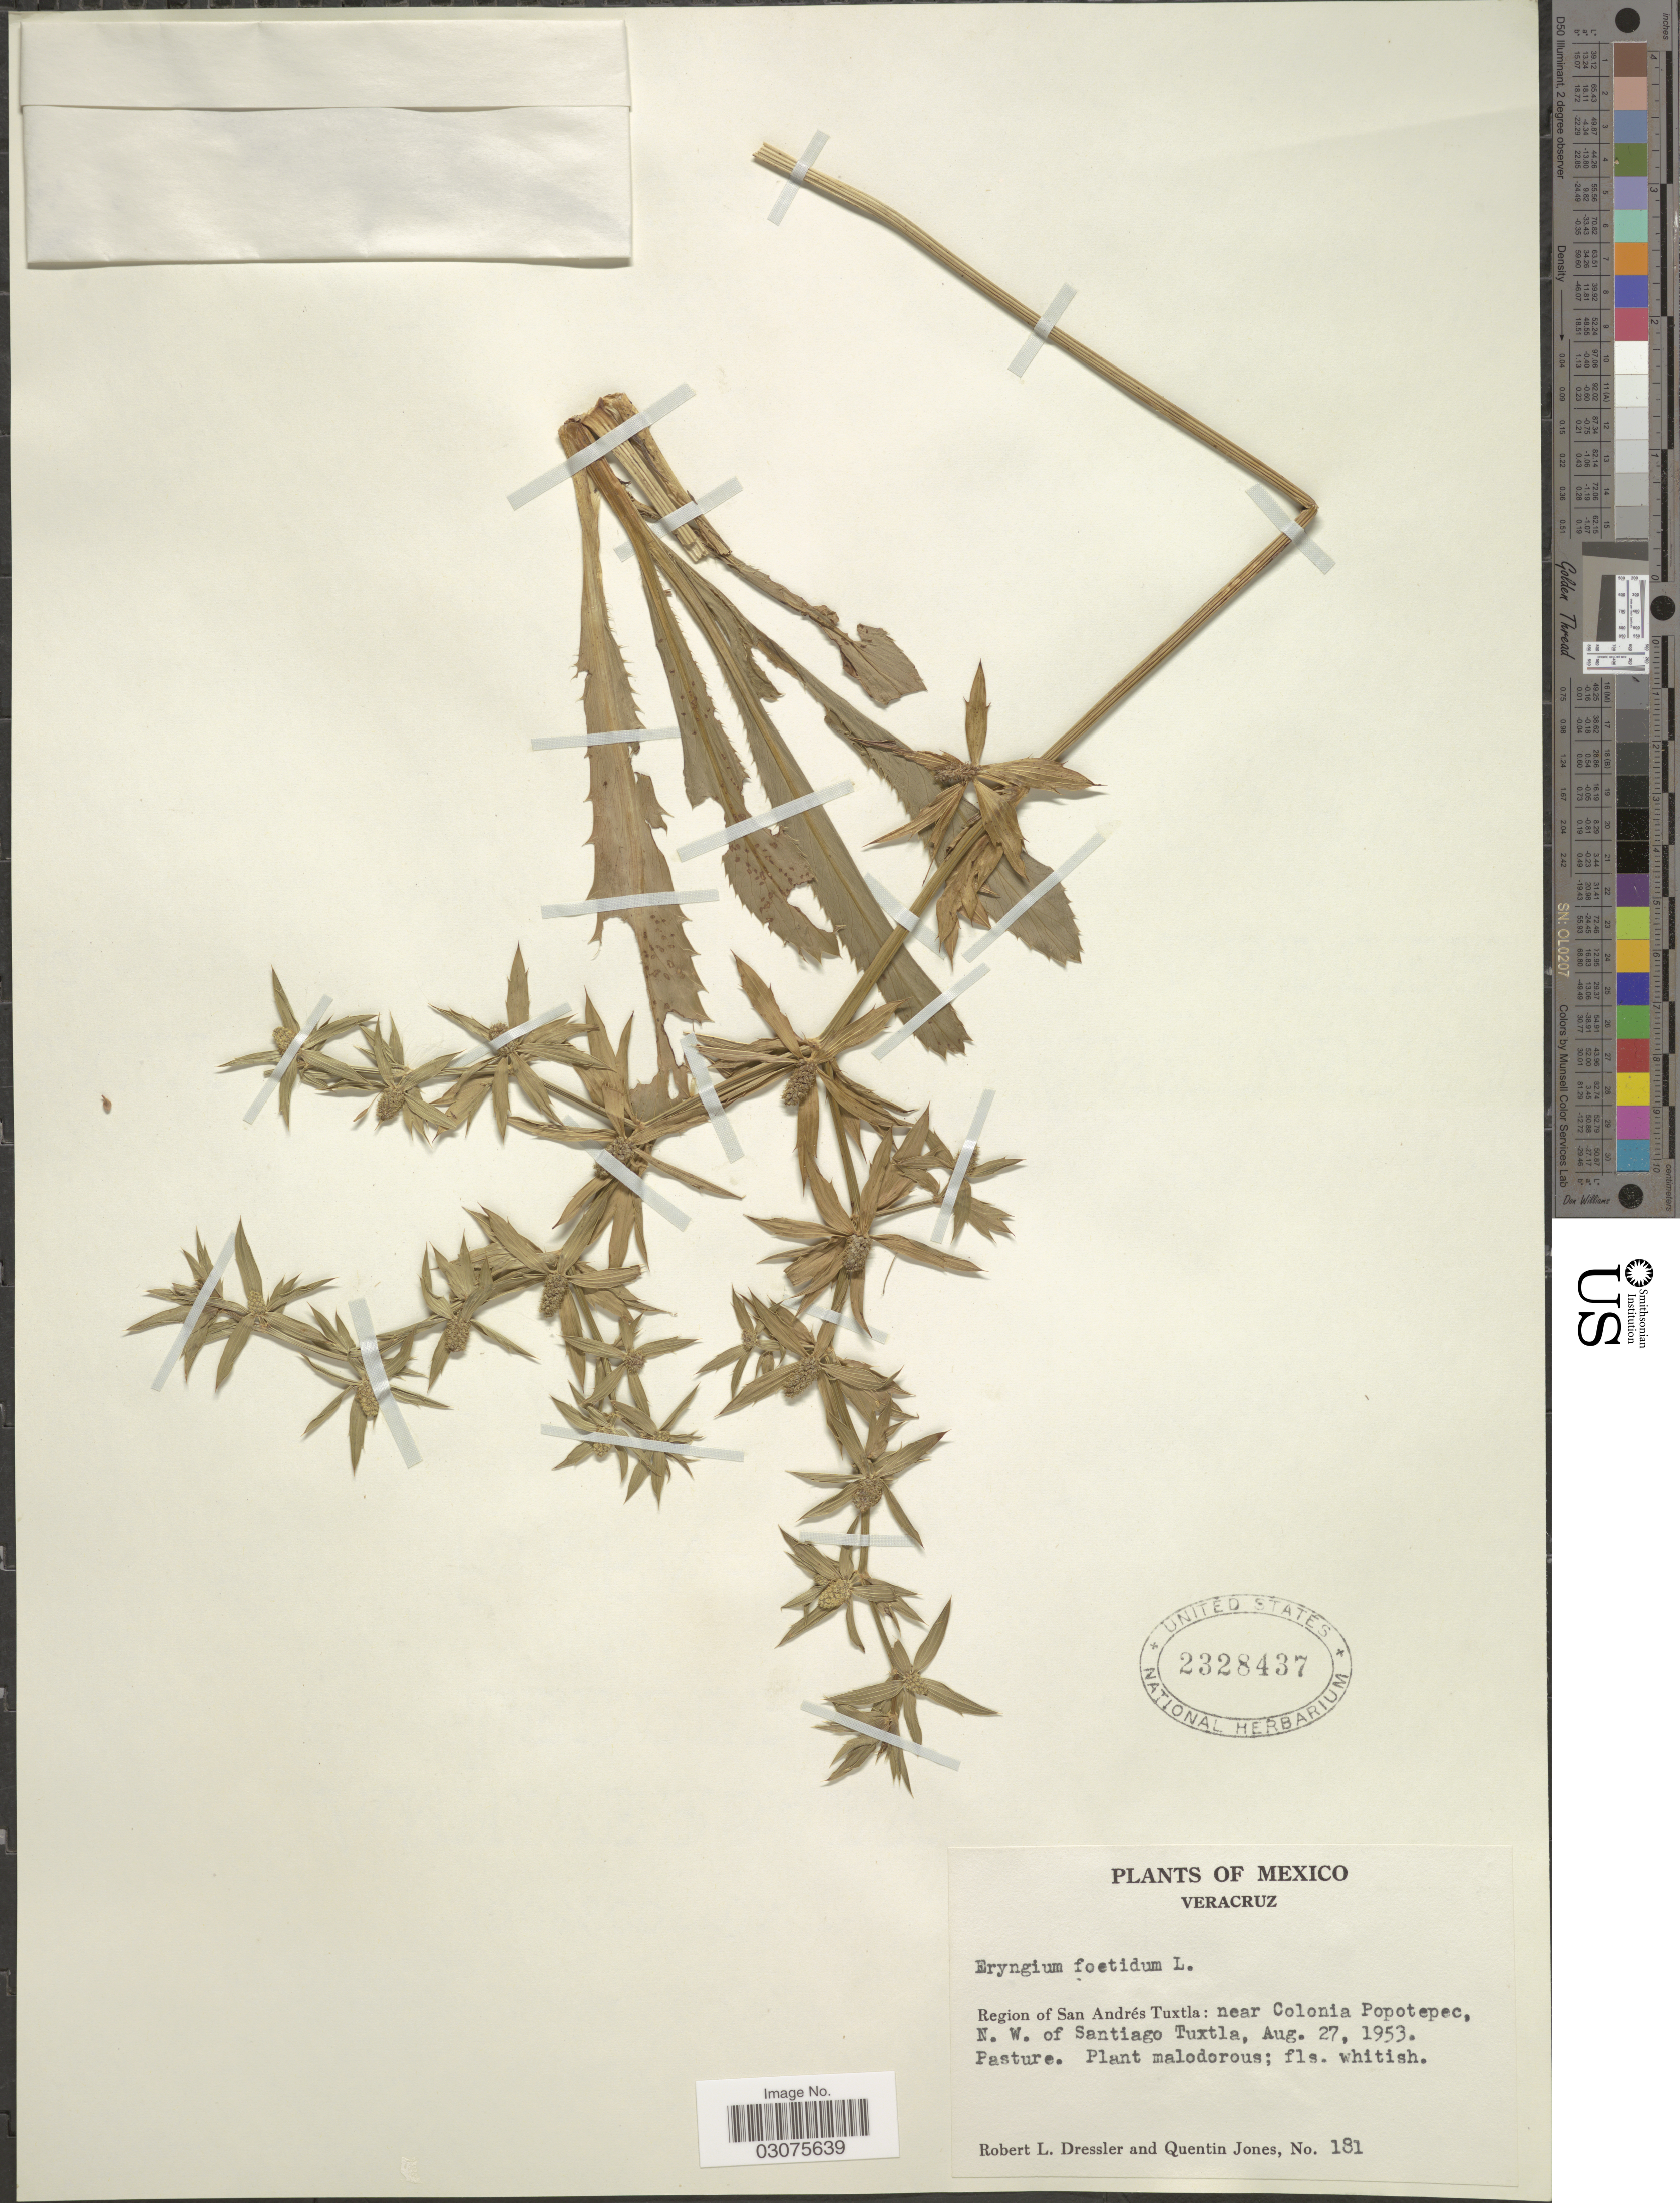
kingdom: Plantae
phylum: Tracheophyta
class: Magnoliopsida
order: Apiales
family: Apiaceae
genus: Eryngium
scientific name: Eryngium foetidum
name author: L.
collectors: R. Dressler & Q. Jones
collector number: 181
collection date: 1953-08-27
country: Mexico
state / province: Veracruz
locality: Veracruz. Region of San Andrés Tuxtla: near Colonia Popotepec, N. W. of Santiago Tuxtla.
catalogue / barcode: US 2328437